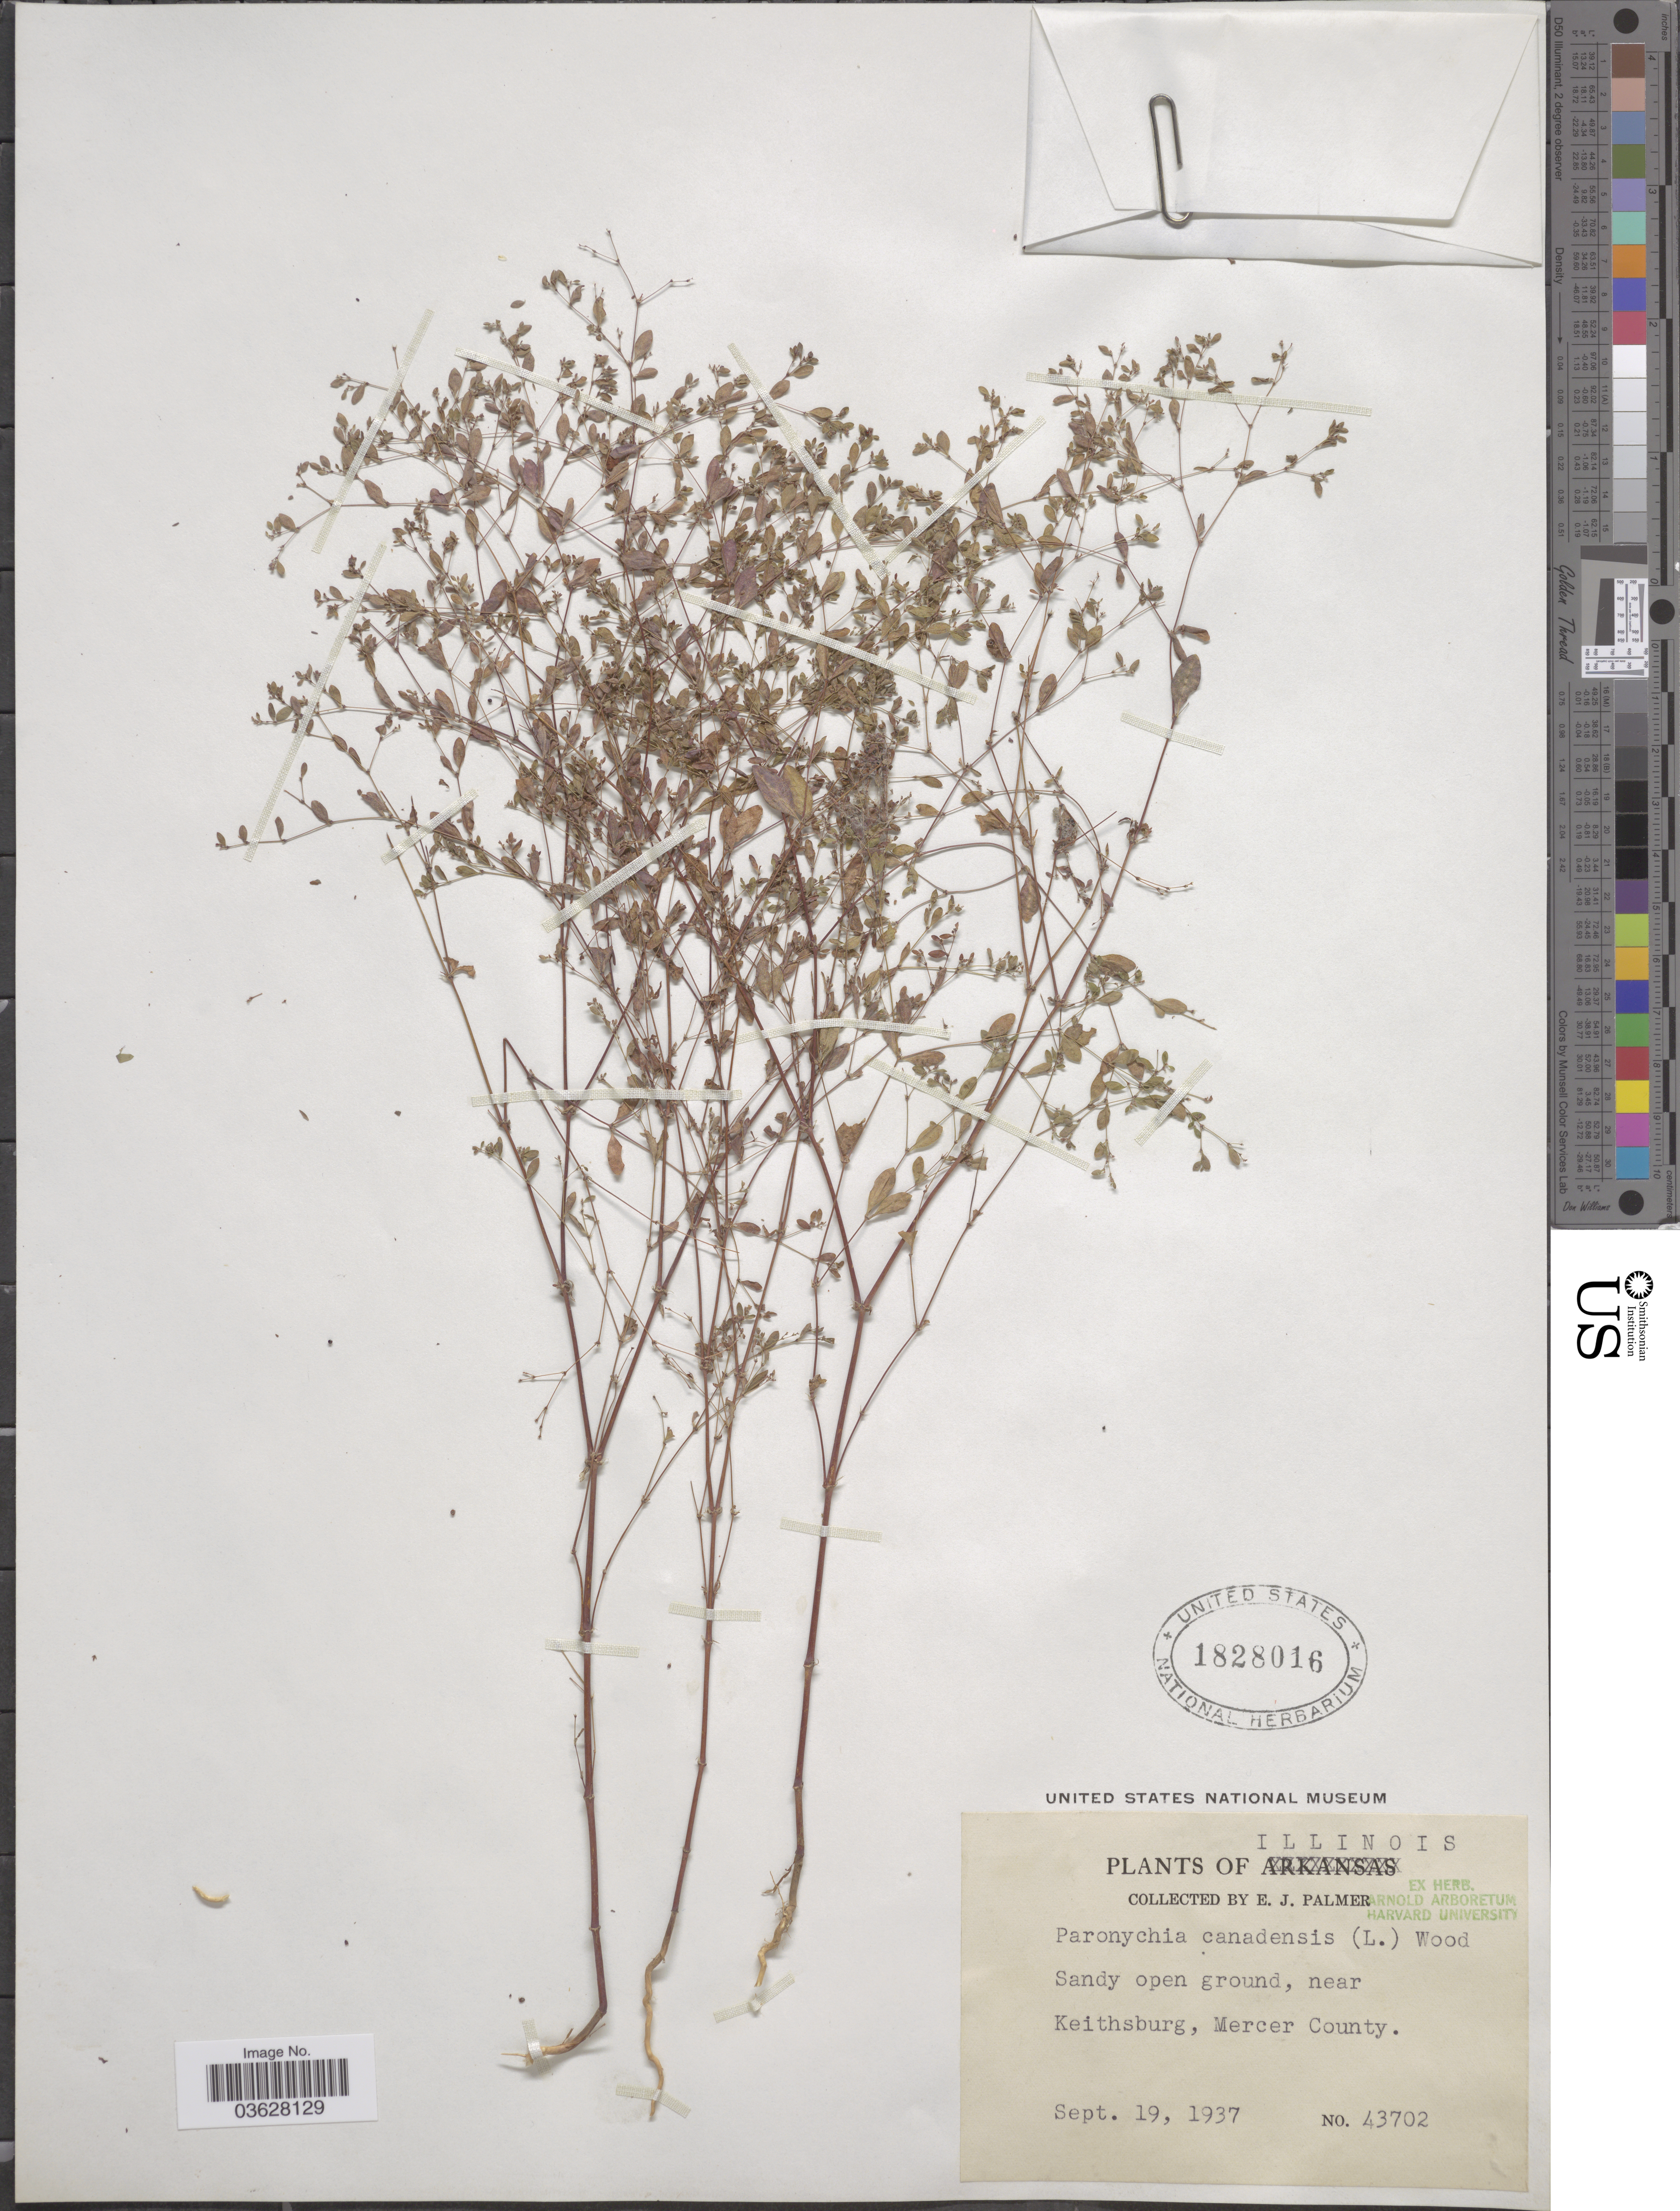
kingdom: Plantae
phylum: Tracheophyta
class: Magnoliopsida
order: Caryophyllales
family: Caryophyllaceae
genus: Paronychia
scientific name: Paronychia canadensis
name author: (L.) Alph. Wood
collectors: E. J. Palmer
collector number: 43702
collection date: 1937-09-19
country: United States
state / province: Illinois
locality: Sandy open ground, near Keithsburg, Mercer County.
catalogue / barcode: US 1828016